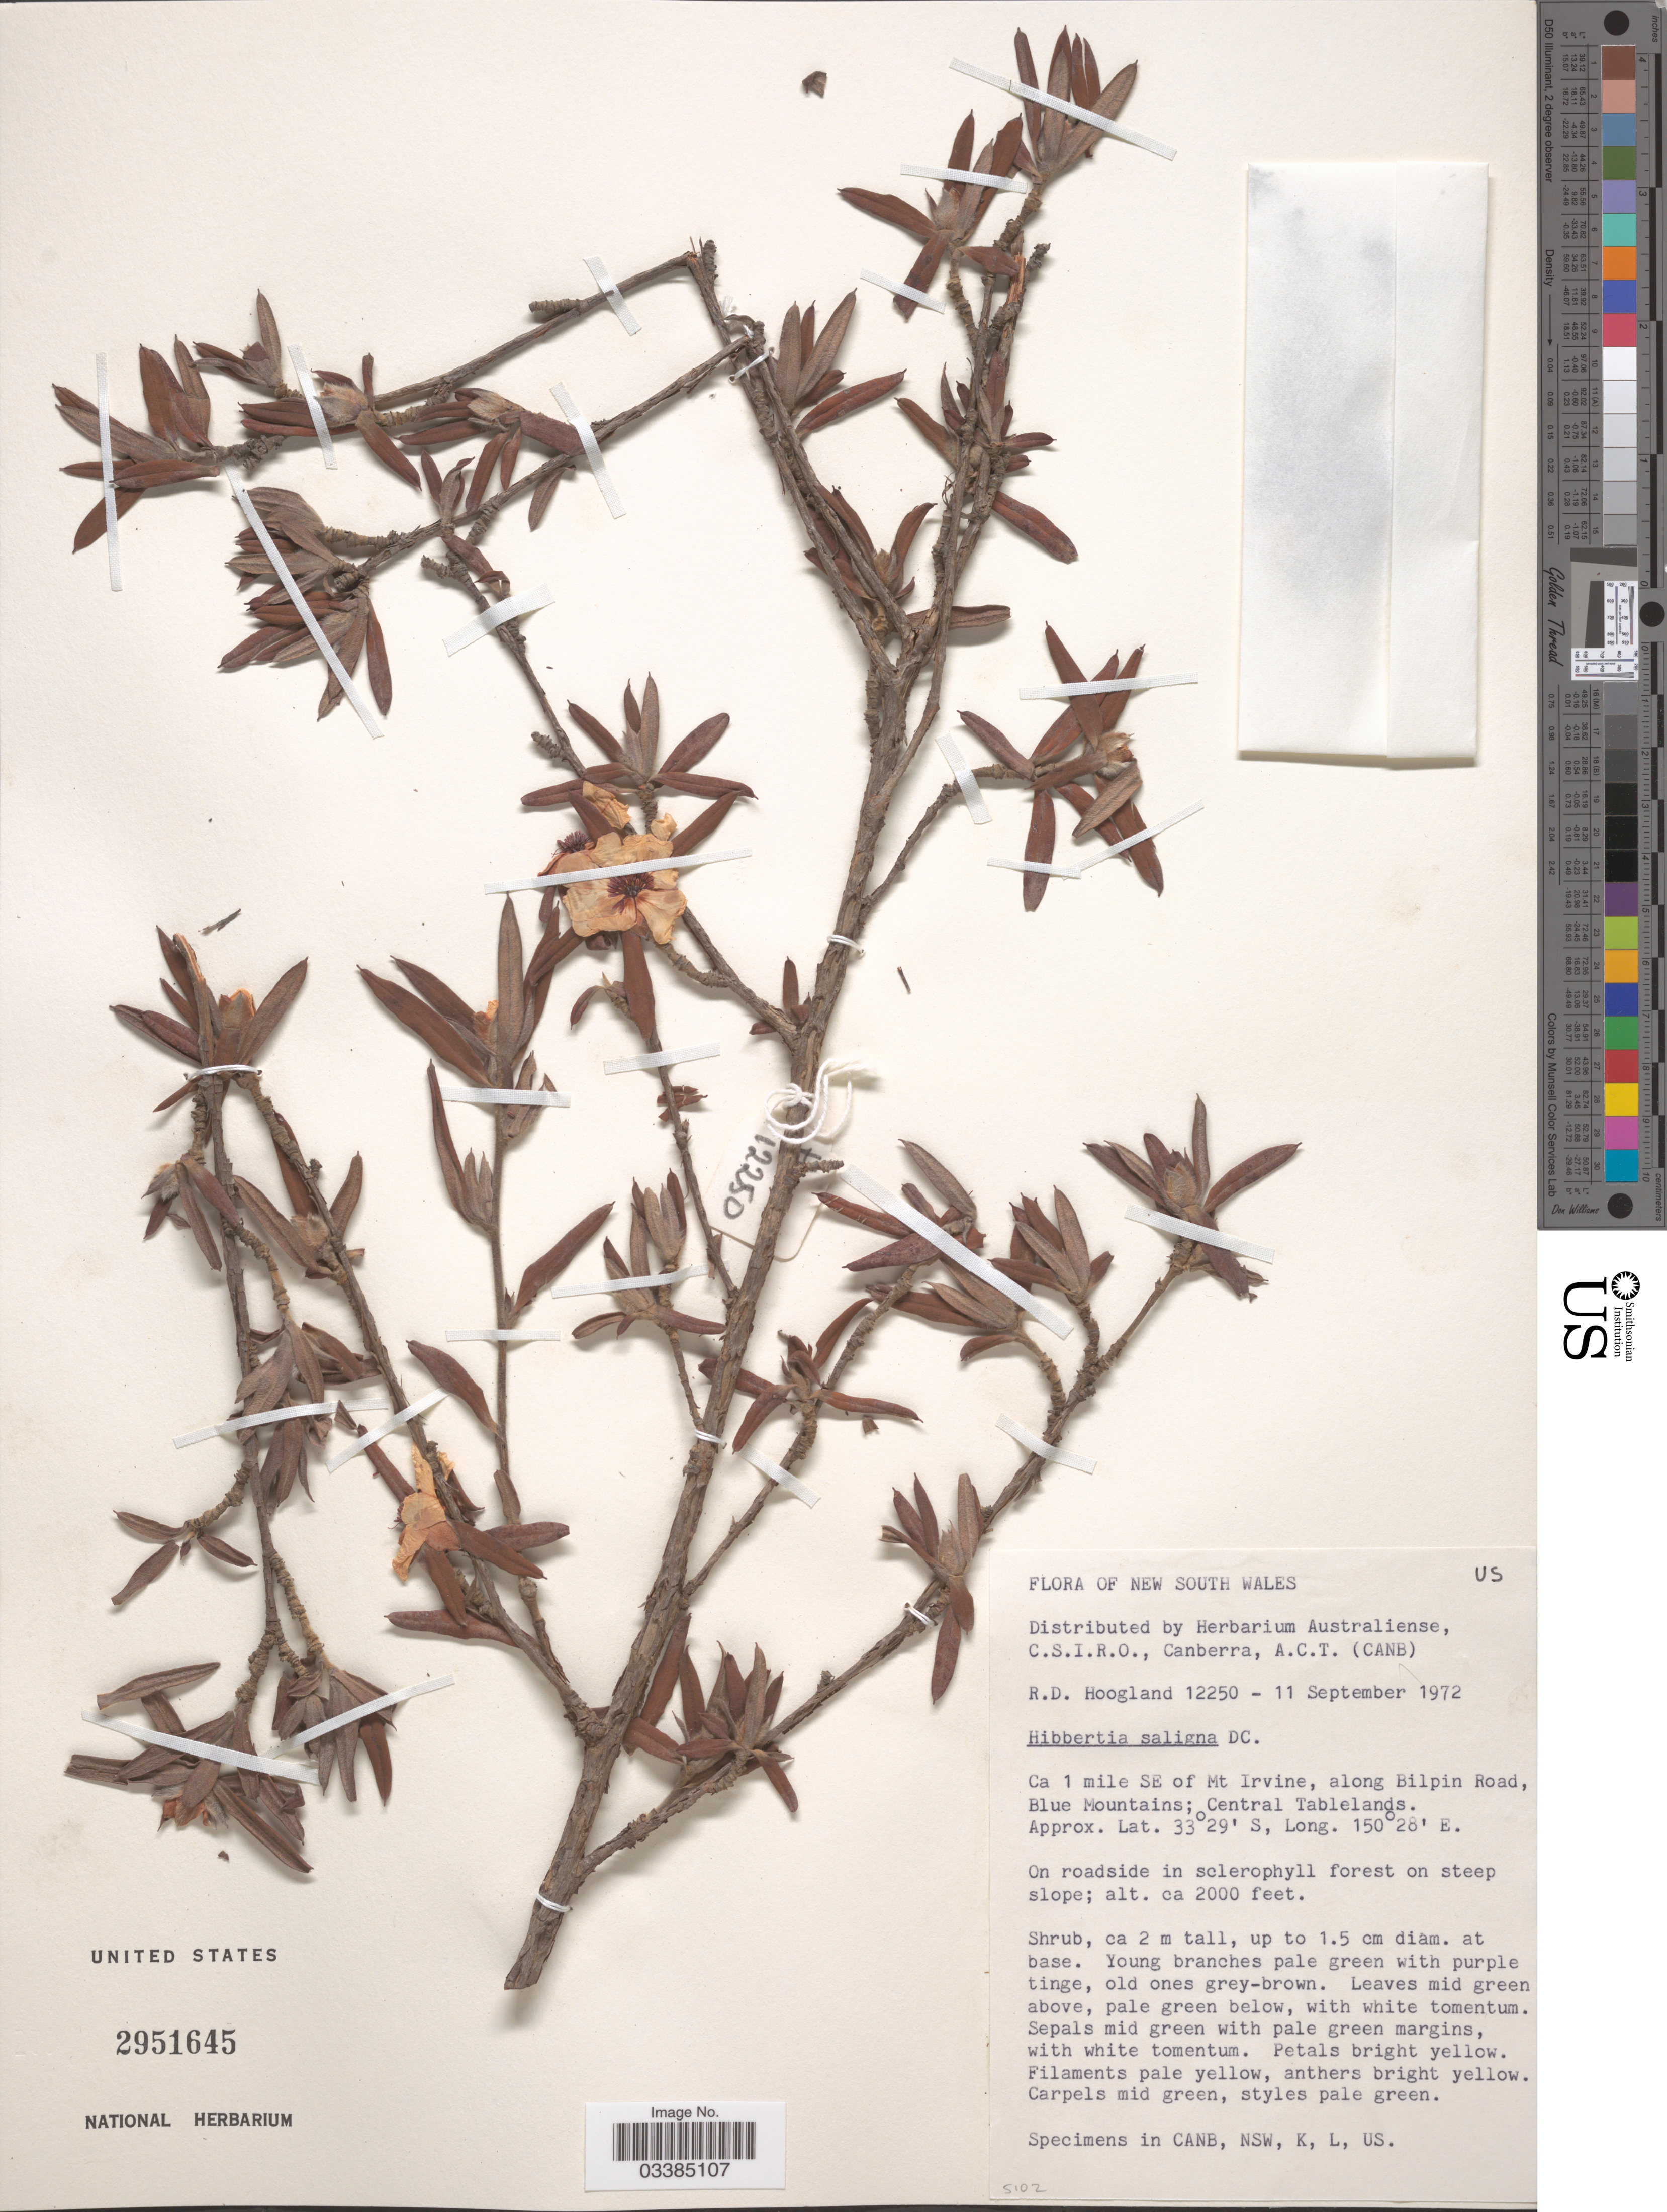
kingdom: Plantae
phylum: Tracheophyta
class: Magnoliopsida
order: Dilleniales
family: Dilleniaceae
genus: Hibbertia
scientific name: Hibbertia saligna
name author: R. Br. ex DC.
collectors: R. D. Hoogland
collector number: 12250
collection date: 1972-09-11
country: Australia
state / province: New South Wales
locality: Ca 1 mile SE of Mt Irvine, along Bilpin Road, Blue Mountains; Central Tablelands. On roadside.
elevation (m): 610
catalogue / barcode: US 2951645